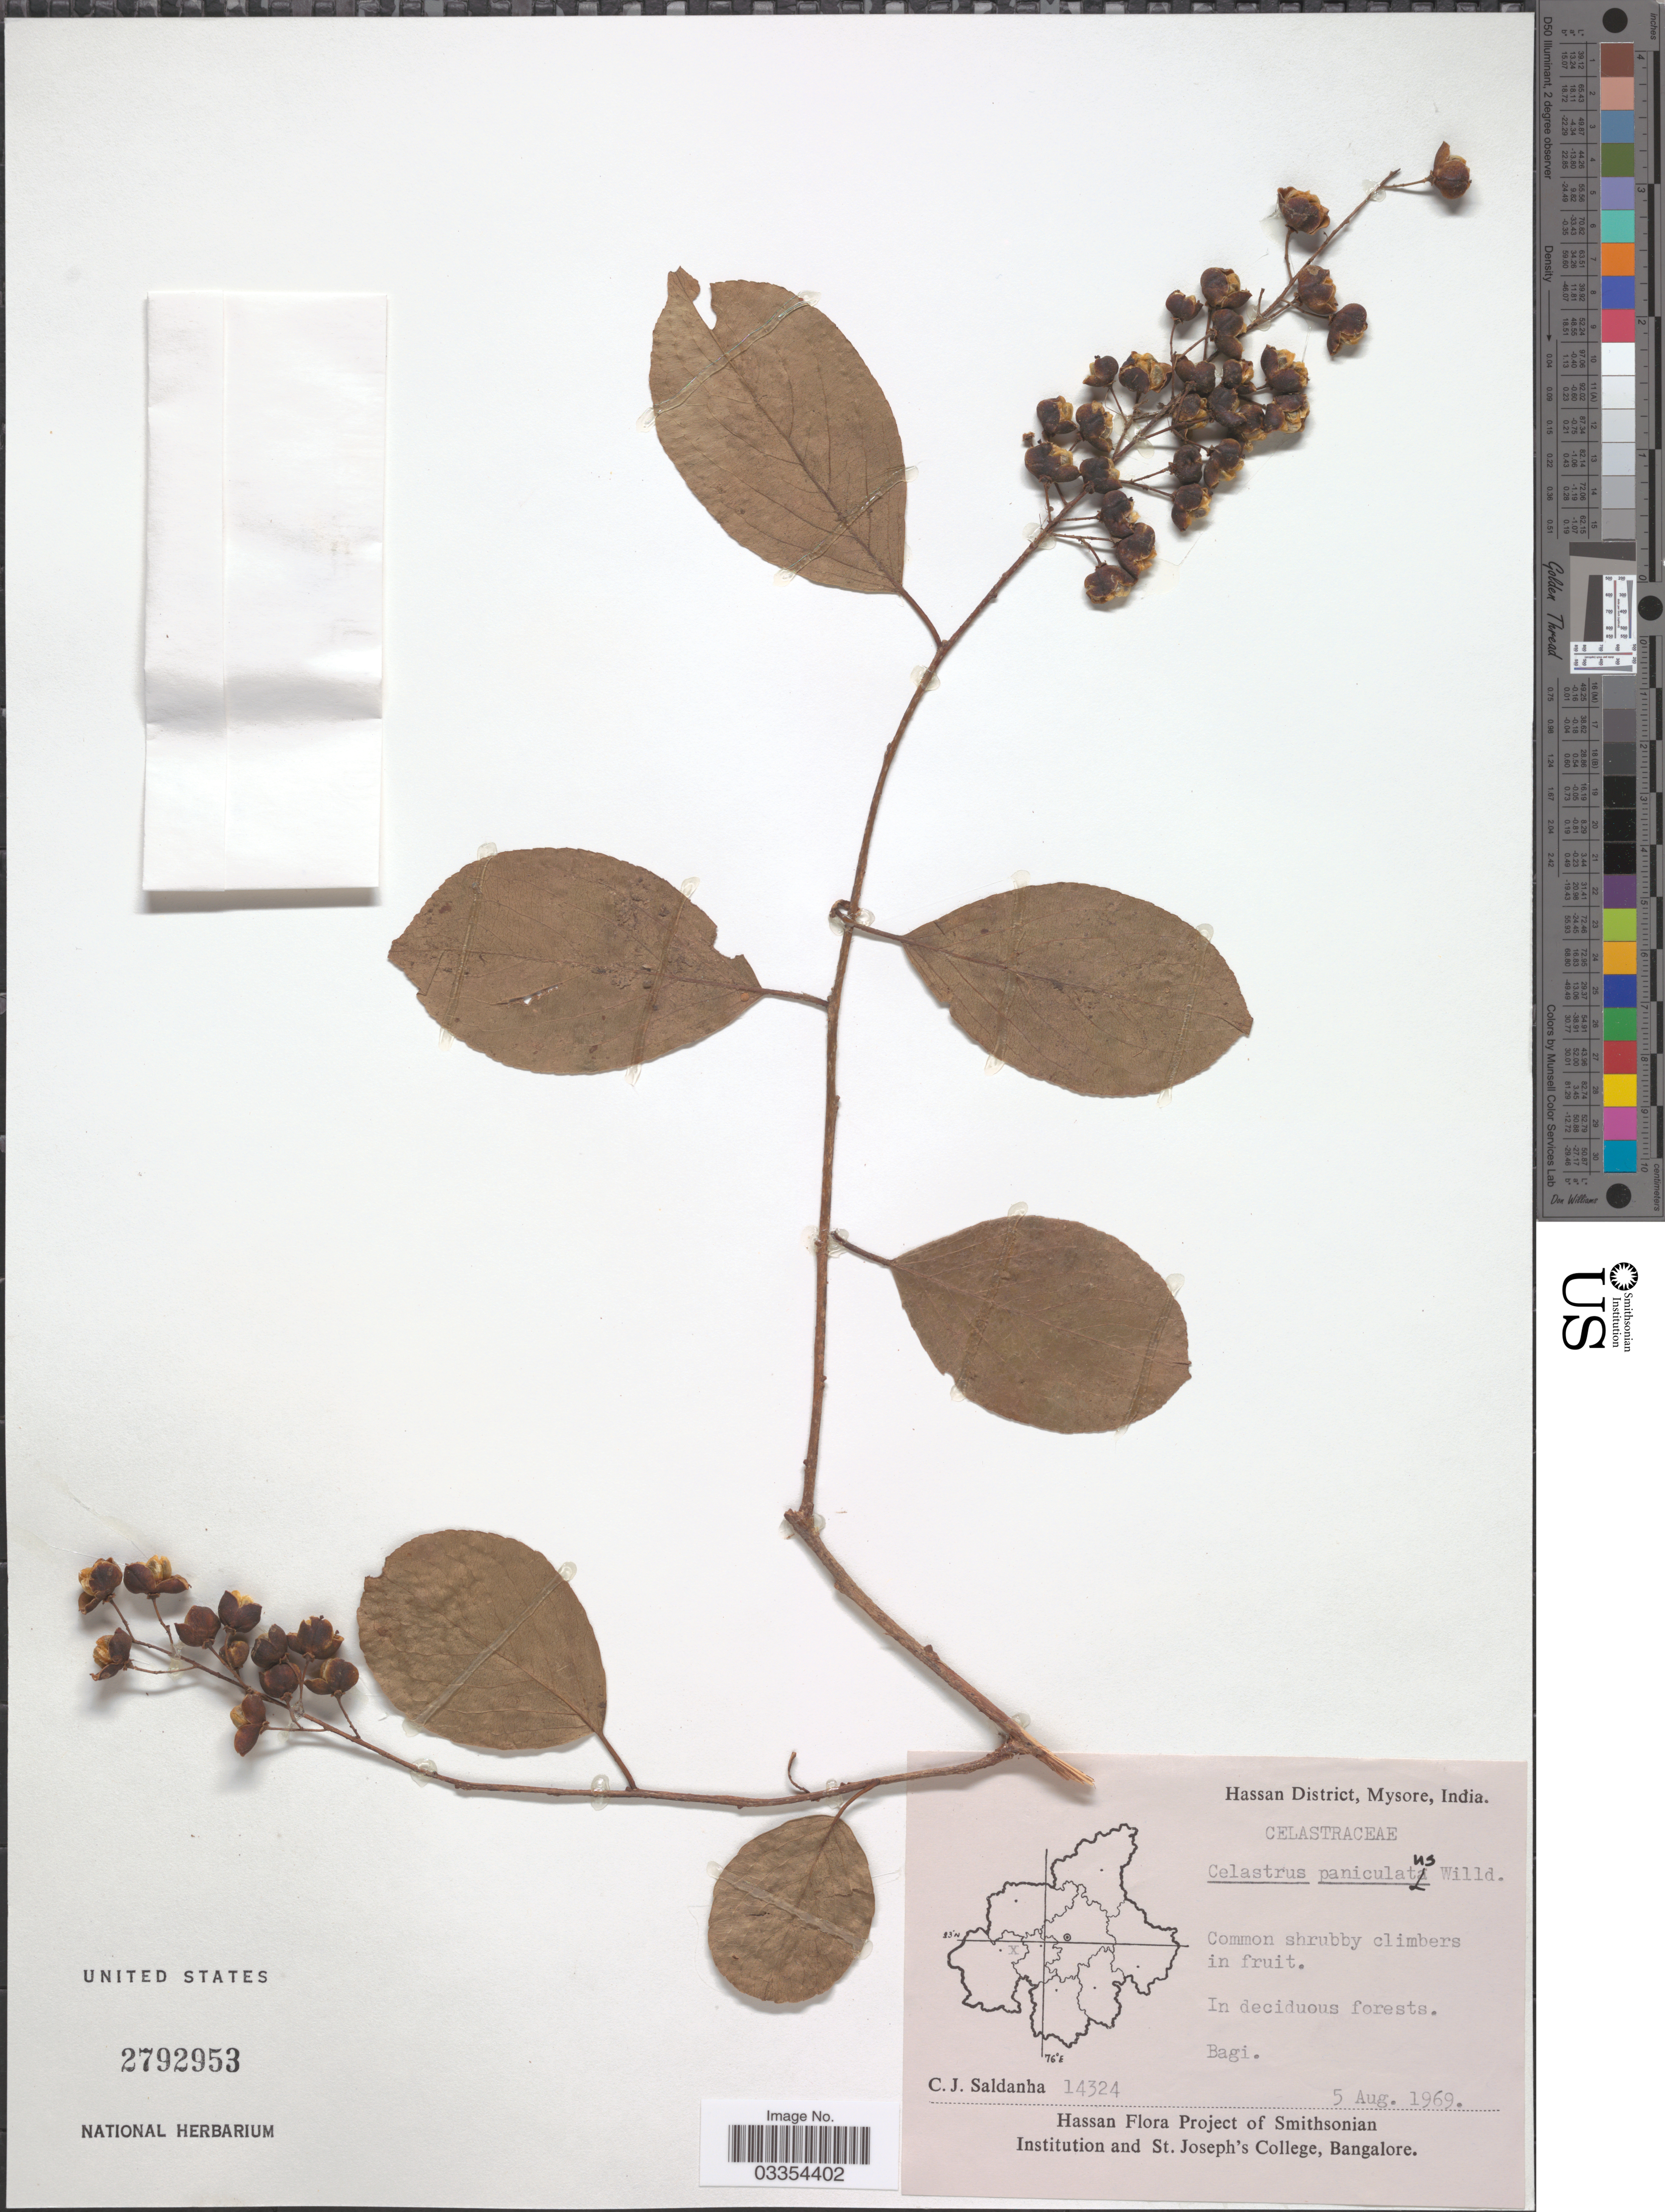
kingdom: Plantae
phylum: Tracheophyta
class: Magnoliopsida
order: Celastrales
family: Celastraceae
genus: Celastrus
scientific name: Celastrus paniculatus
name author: Willd.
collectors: C. J. Saldanha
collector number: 14324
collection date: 1969-08-05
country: India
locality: Hassan District, Mysore. Bagi.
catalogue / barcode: US 2792953